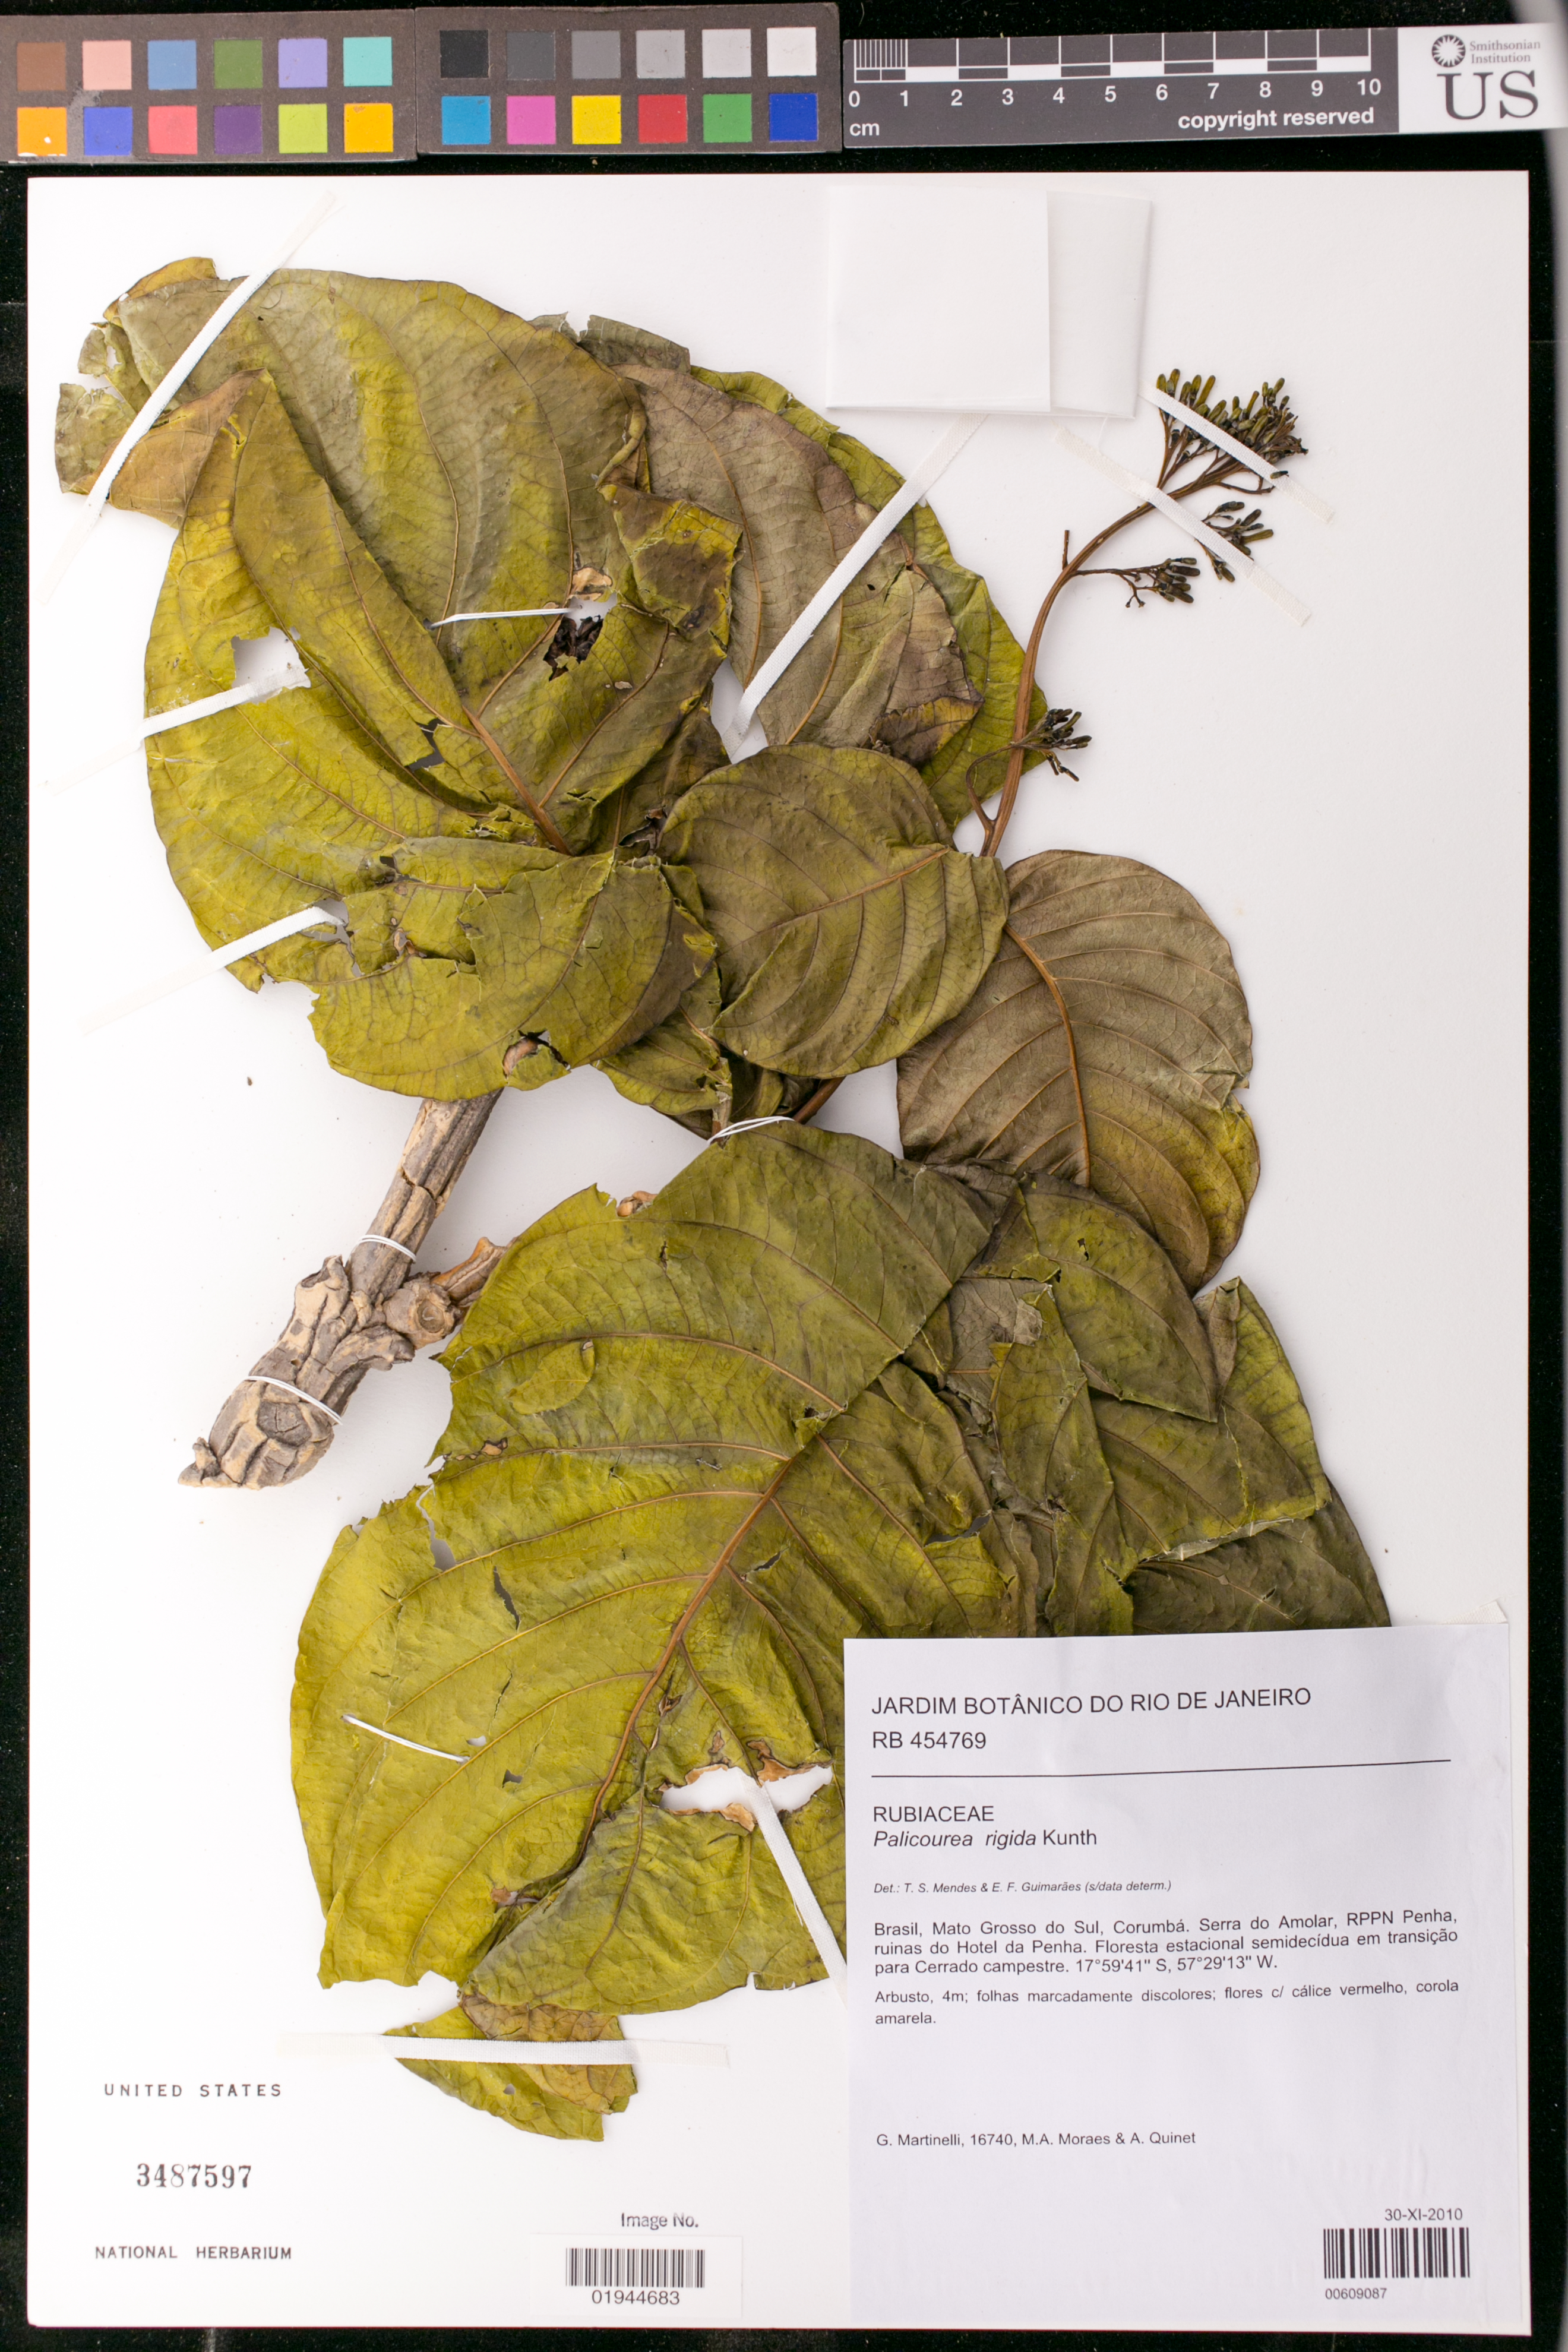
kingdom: Plantae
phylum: Tracheophyta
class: Magnoliopsida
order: Gentianales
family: Rubiaceae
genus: Palicourea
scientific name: Palicourea rigida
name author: Kunth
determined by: Mendes, T. S.; Guimarães, E. F.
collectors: G. Martinelli, M. Moraes & A. Quinet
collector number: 16740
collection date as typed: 30-XI-2010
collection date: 2010-11-30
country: Brazil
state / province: Mato Grosso do Sul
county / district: Corumbá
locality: Serra do Amolar, RPPN Penha,ruinas do Hotel da Penha.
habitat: floresta estacional semidecidua em transicao para Cerrado campestre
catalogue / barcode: US 3487597